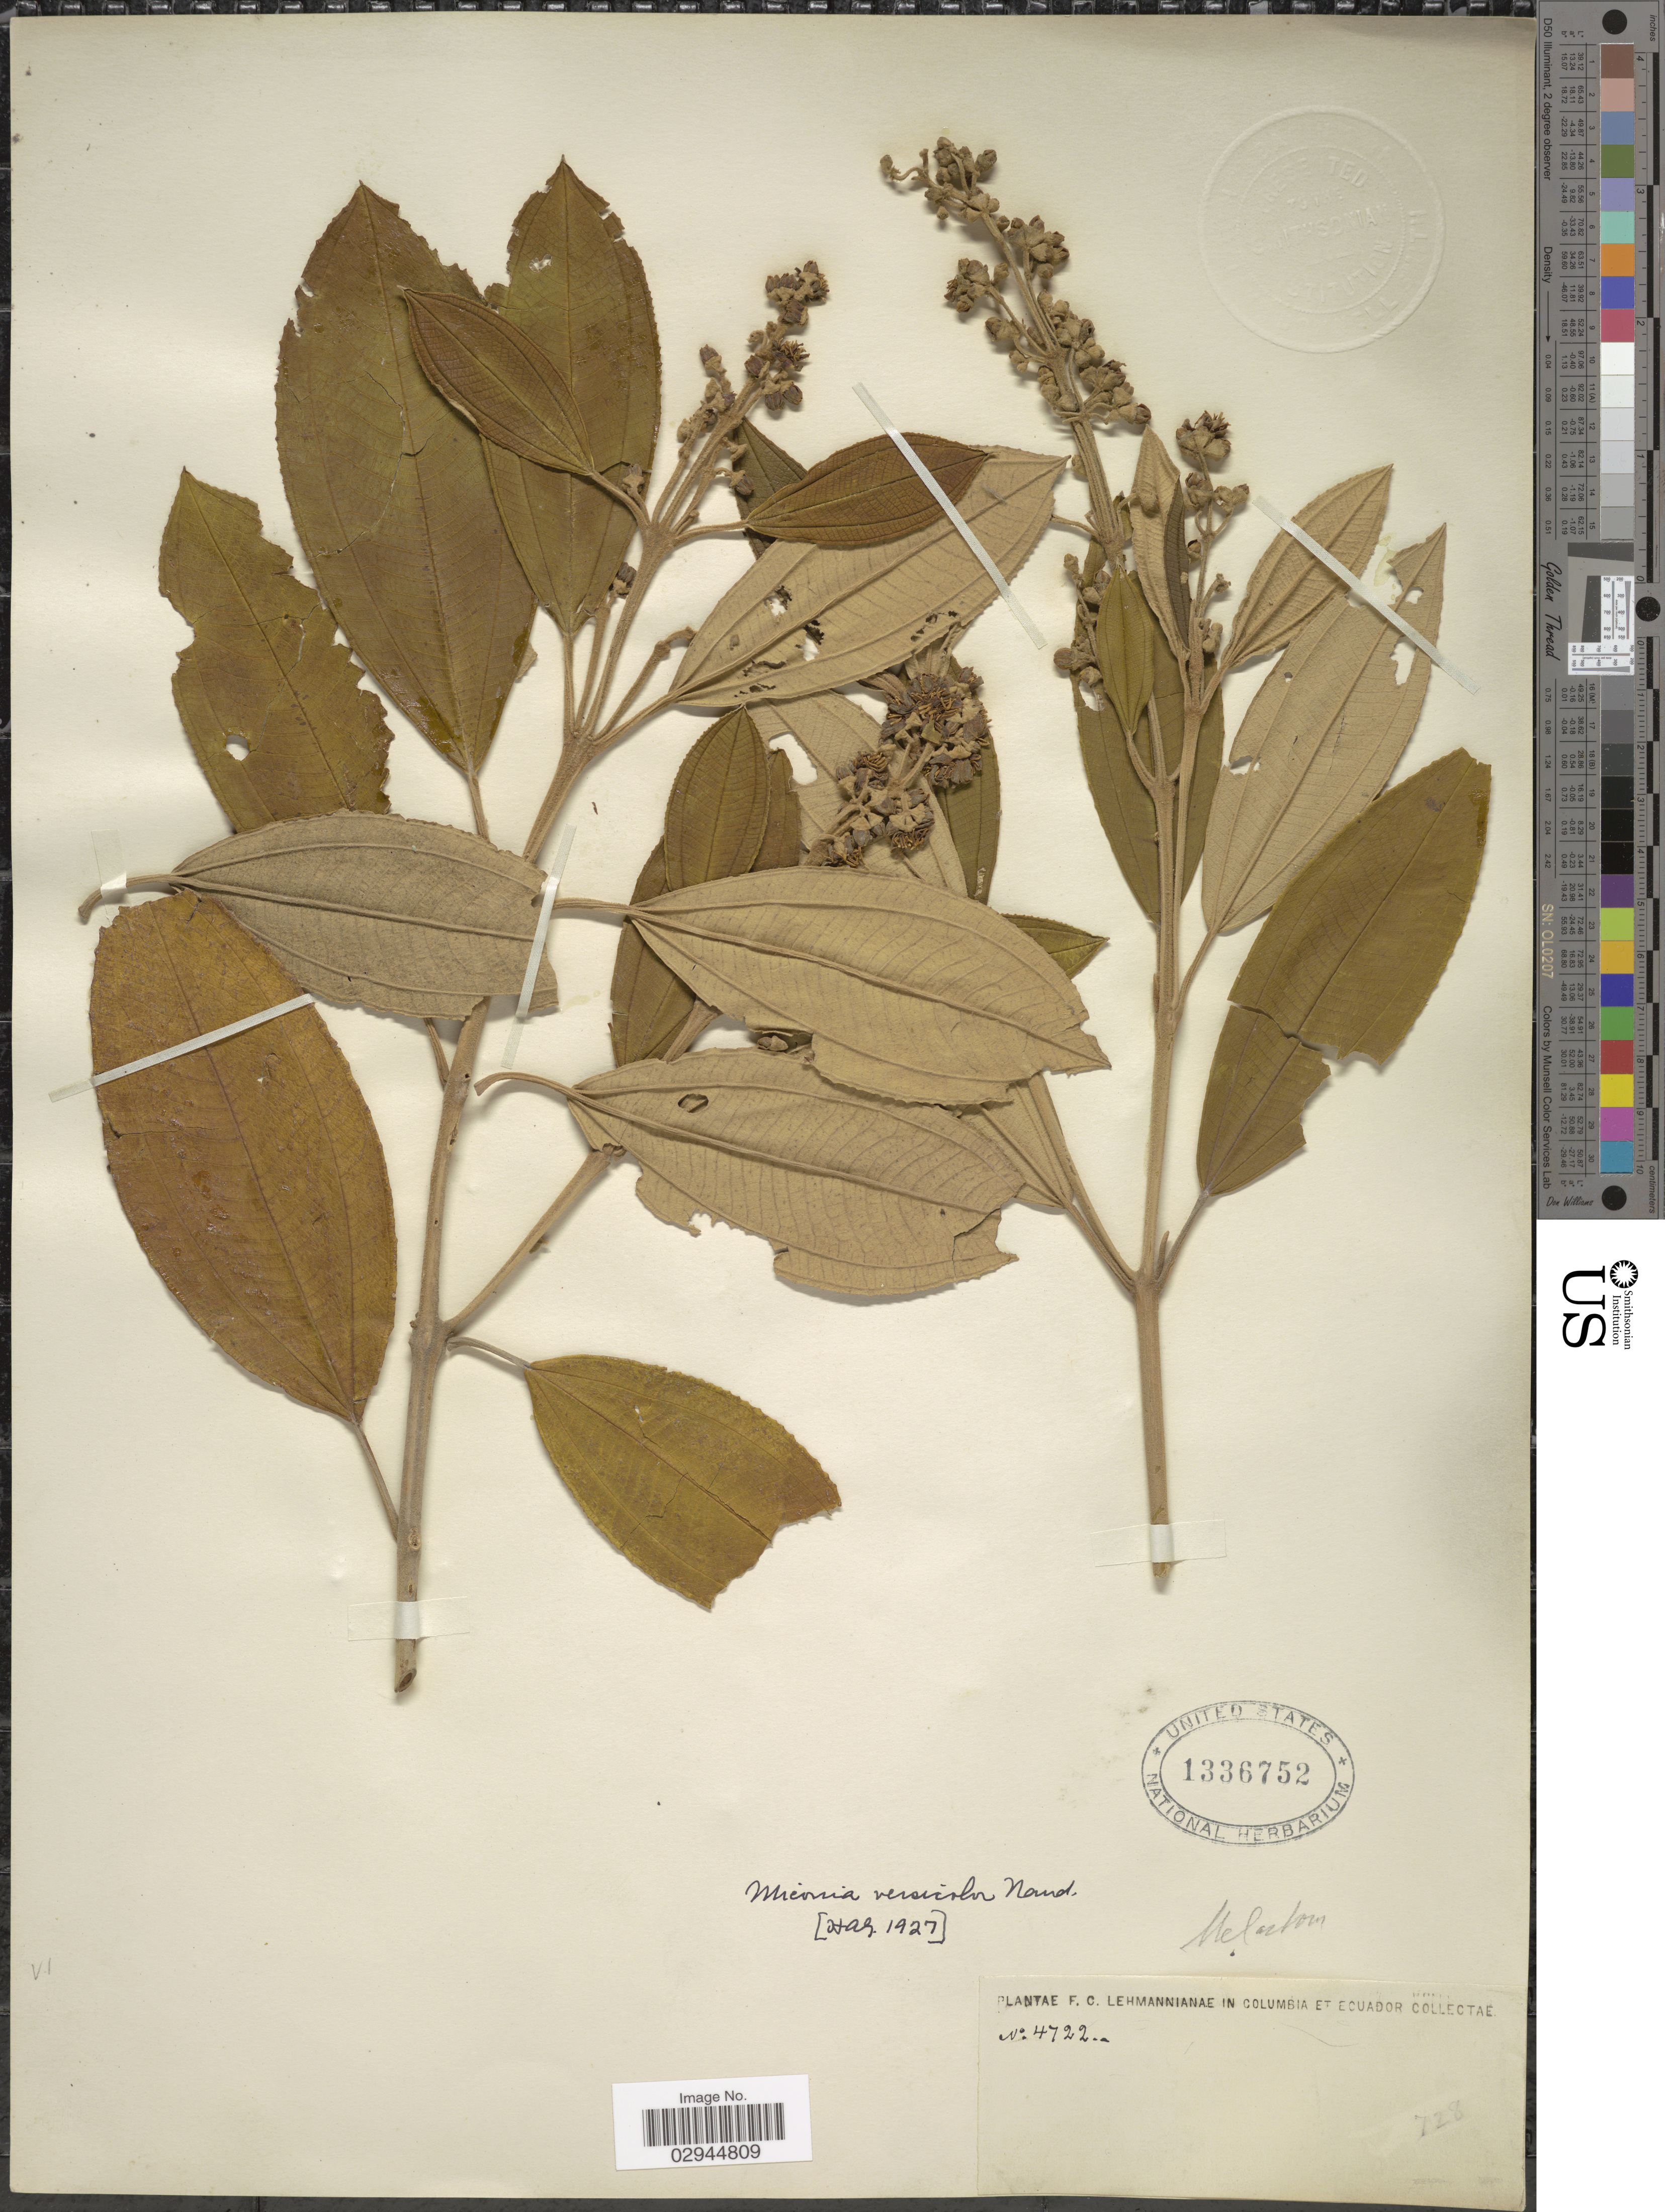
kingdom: Plantae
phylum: Tracheophyta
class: Magnoliopsida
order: Myrtales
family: Melastomataceae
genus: Miconia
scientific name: Miconia versicolor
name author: Naudin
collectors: F. C. Lehmann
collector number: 4722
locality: Columbia et Ecuador.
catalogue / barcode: US 1336752